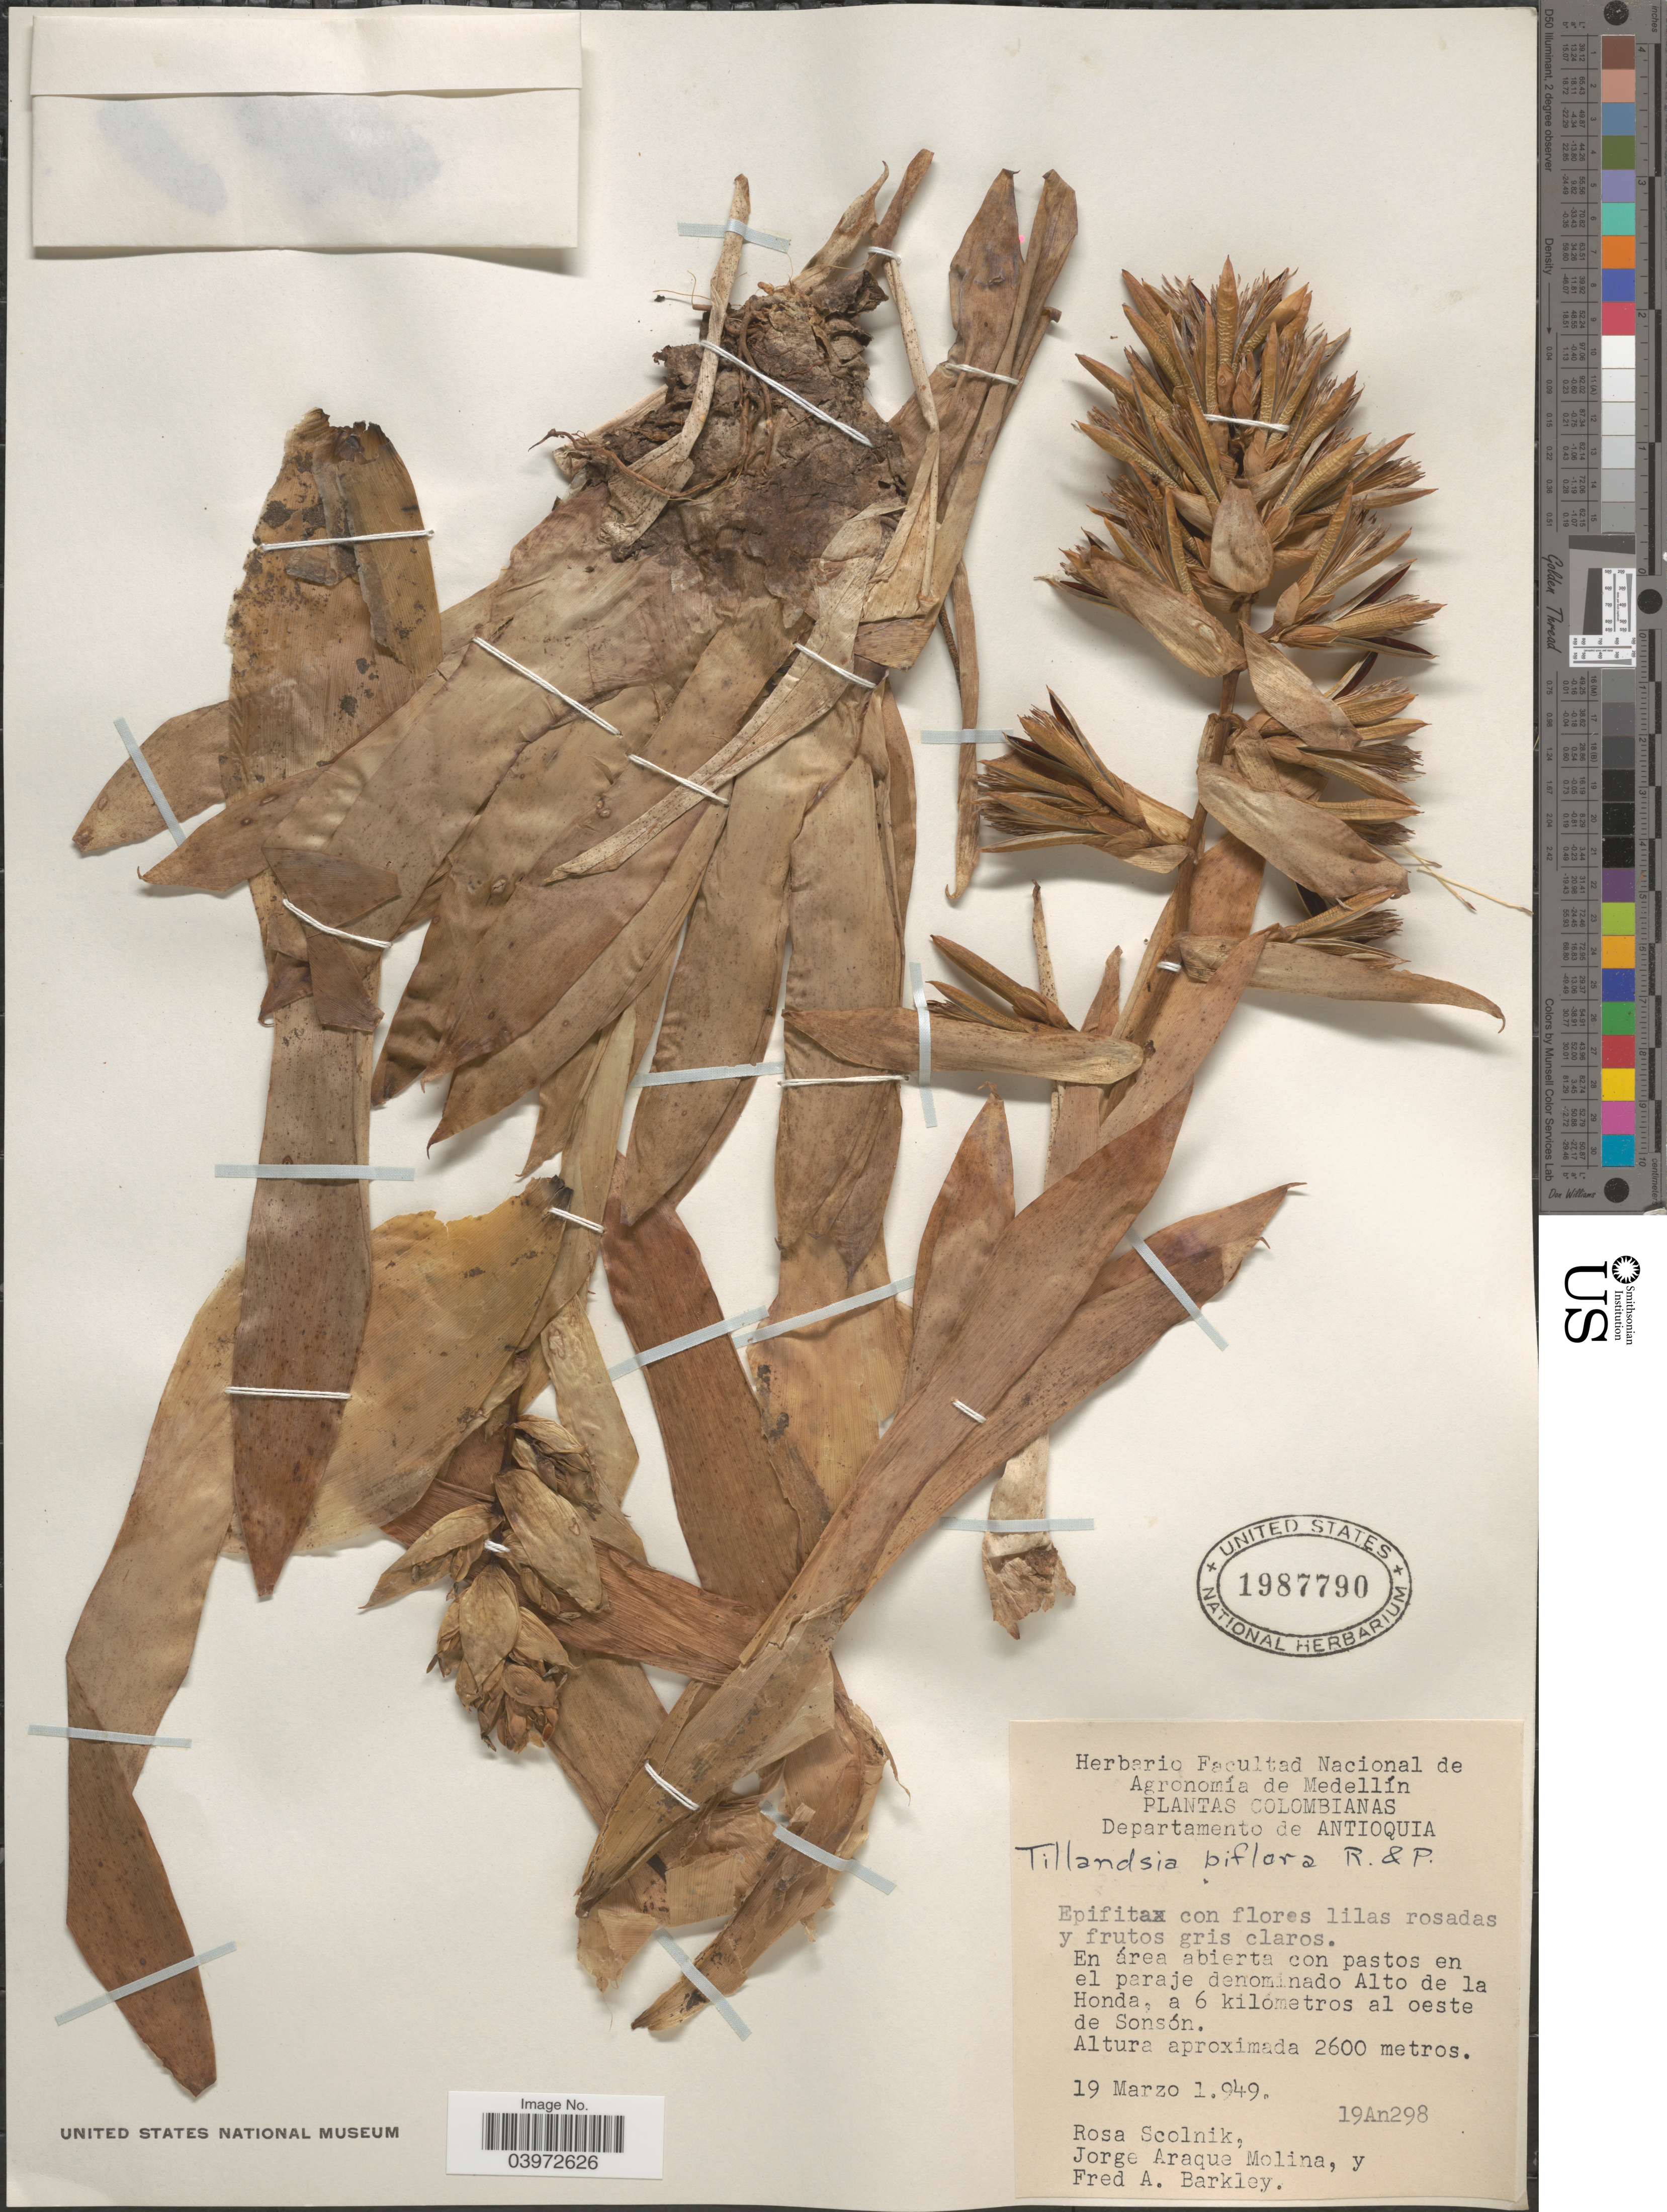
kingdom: Plantae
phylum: Tracheophyta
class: Liliopsida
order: Poales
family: Bromeliaceae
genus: Tillandsia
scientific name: Tillandsia biflora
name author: Ruiz & Pav.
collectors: R. Scolnik, J. Araque Molina & F. A. Barkley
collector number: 19An298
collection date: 1949-03-19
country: Colombia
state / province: Antioquia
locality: Departamento de Antioquia. En área abierta con pastos en el paraje denominado Alto de La Honda, a 6 kilometros al oeste de Sonsón.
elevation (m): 2600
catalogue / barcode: US 1987790